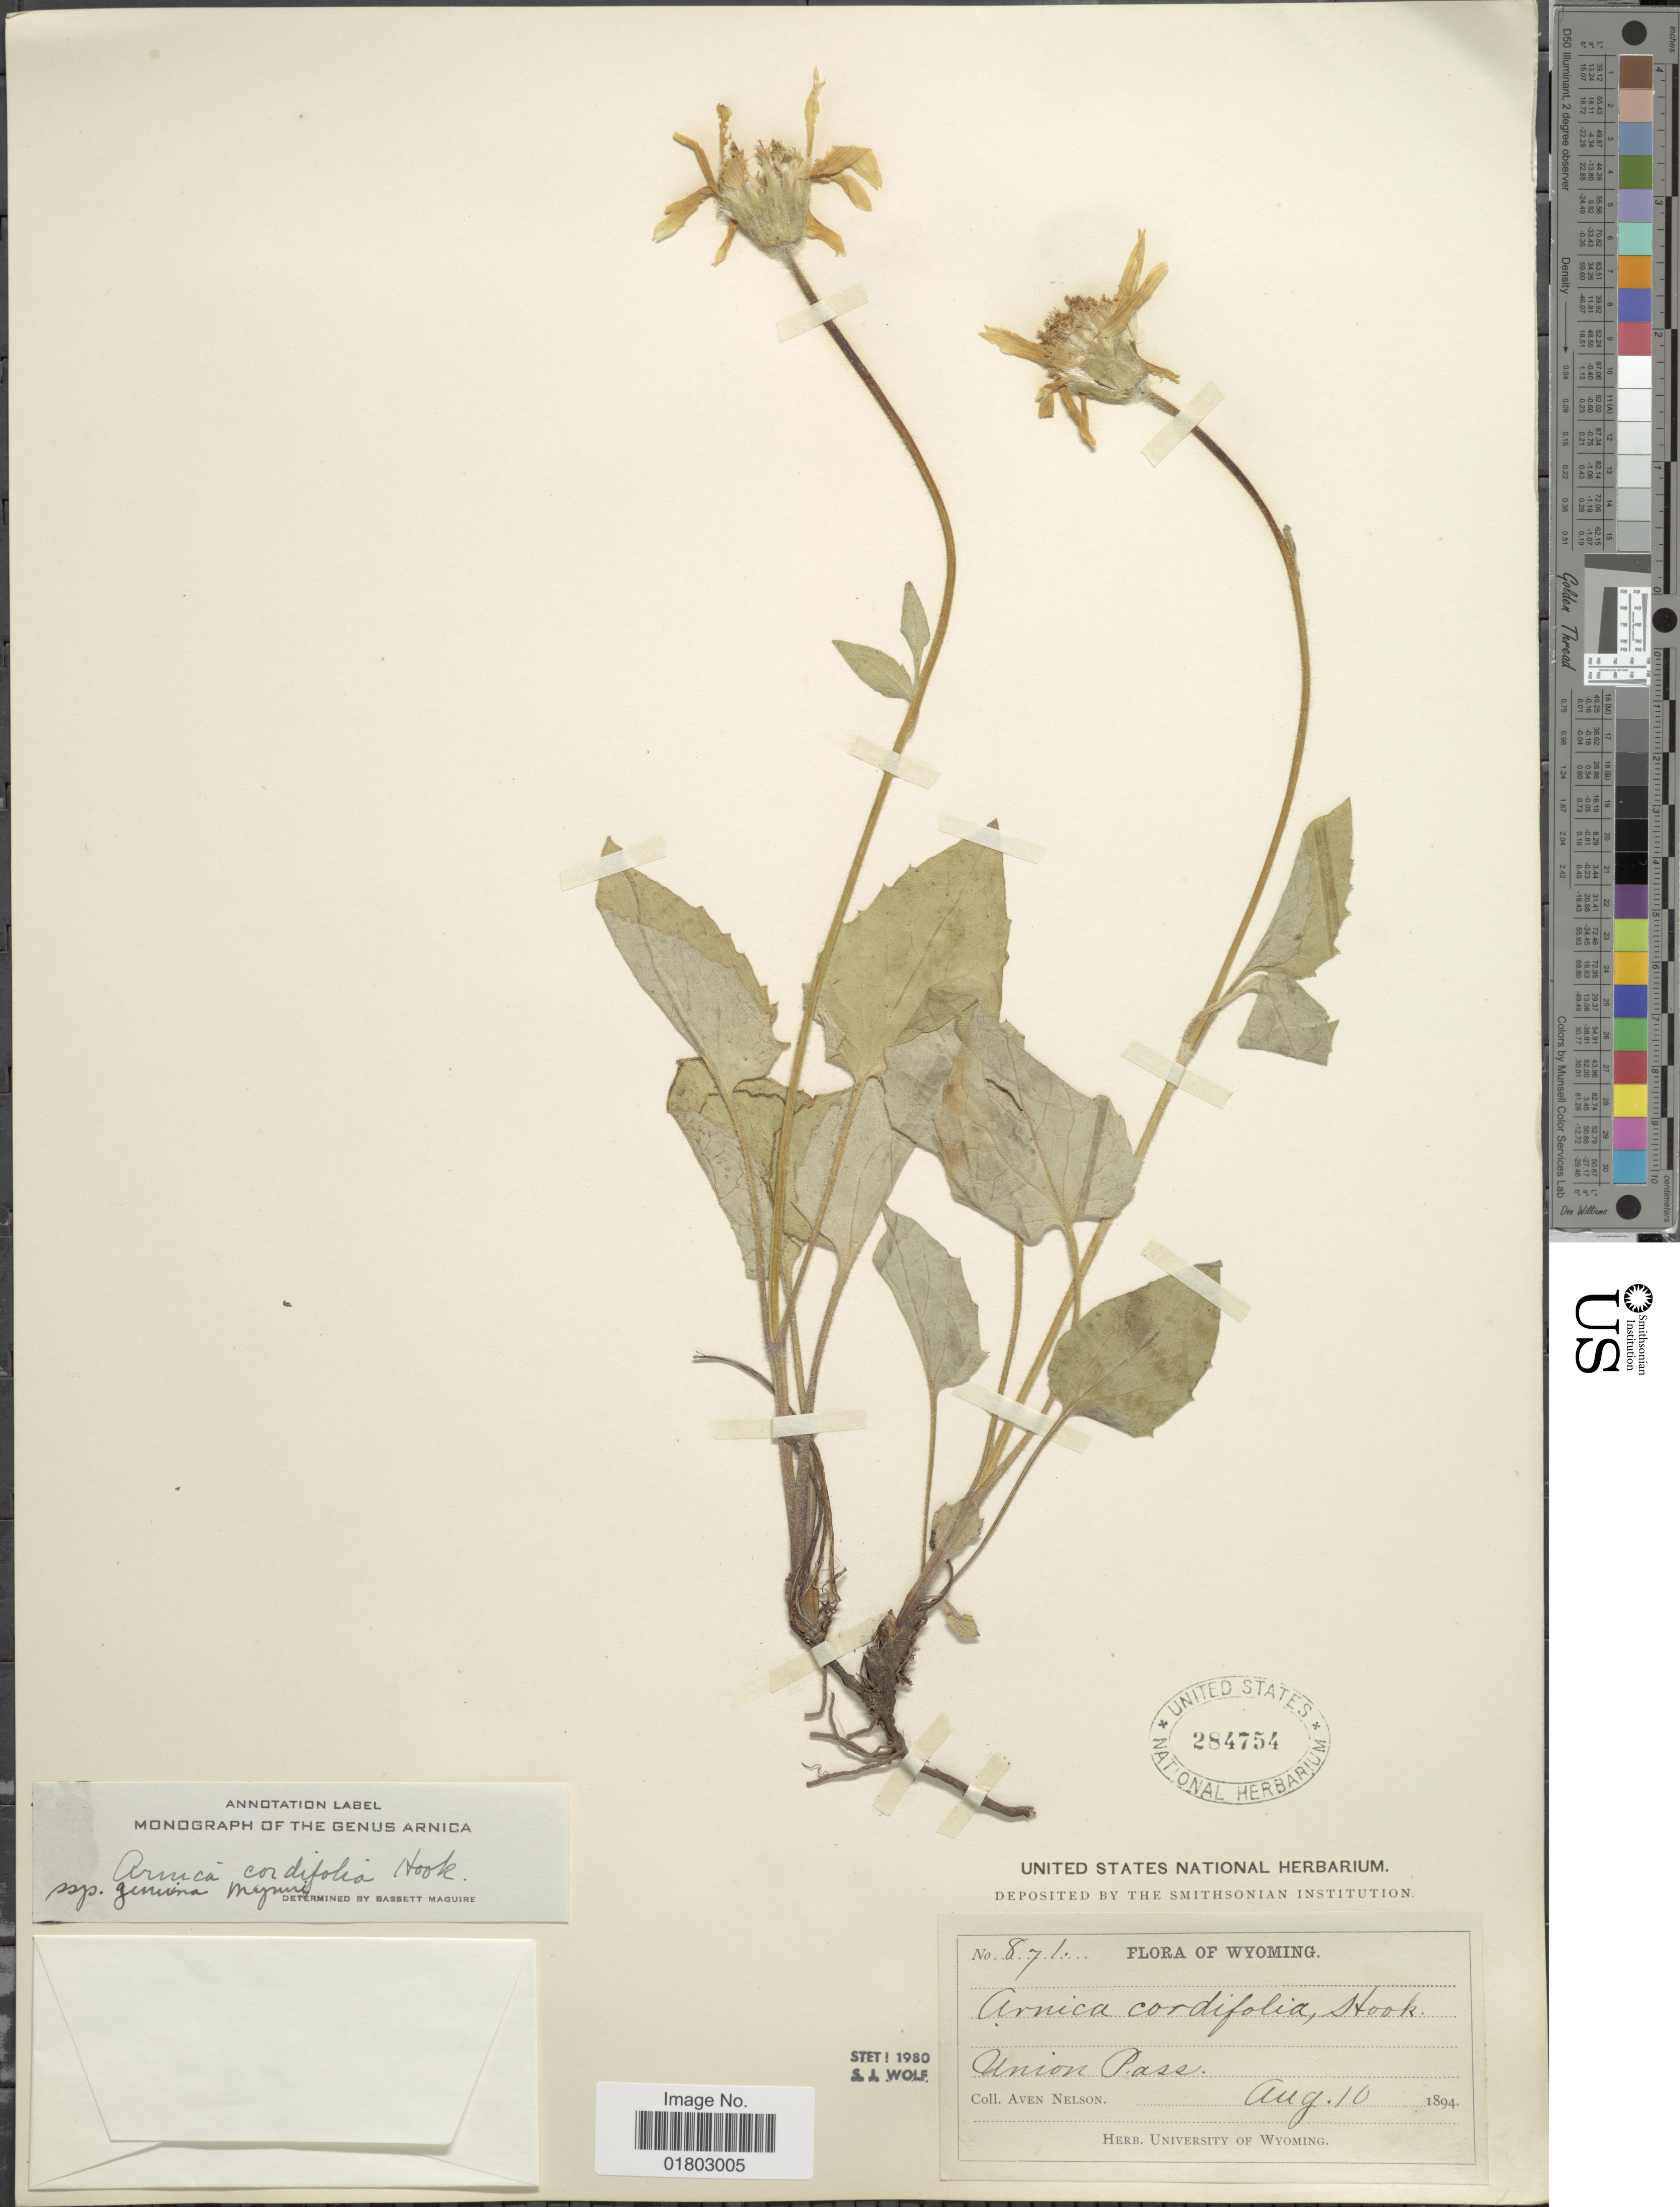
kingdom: Plantae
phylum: Tracheophyta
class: Magnoliopsida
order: Asterales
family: Asteraceae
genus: Arnica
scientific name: Arnica cordifolia subsp. genuina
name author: Maguire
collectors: A. Nelson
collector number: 871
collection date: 1894-08-10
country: United States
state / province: Wyoming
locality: Union Pass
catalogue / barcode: US 284754